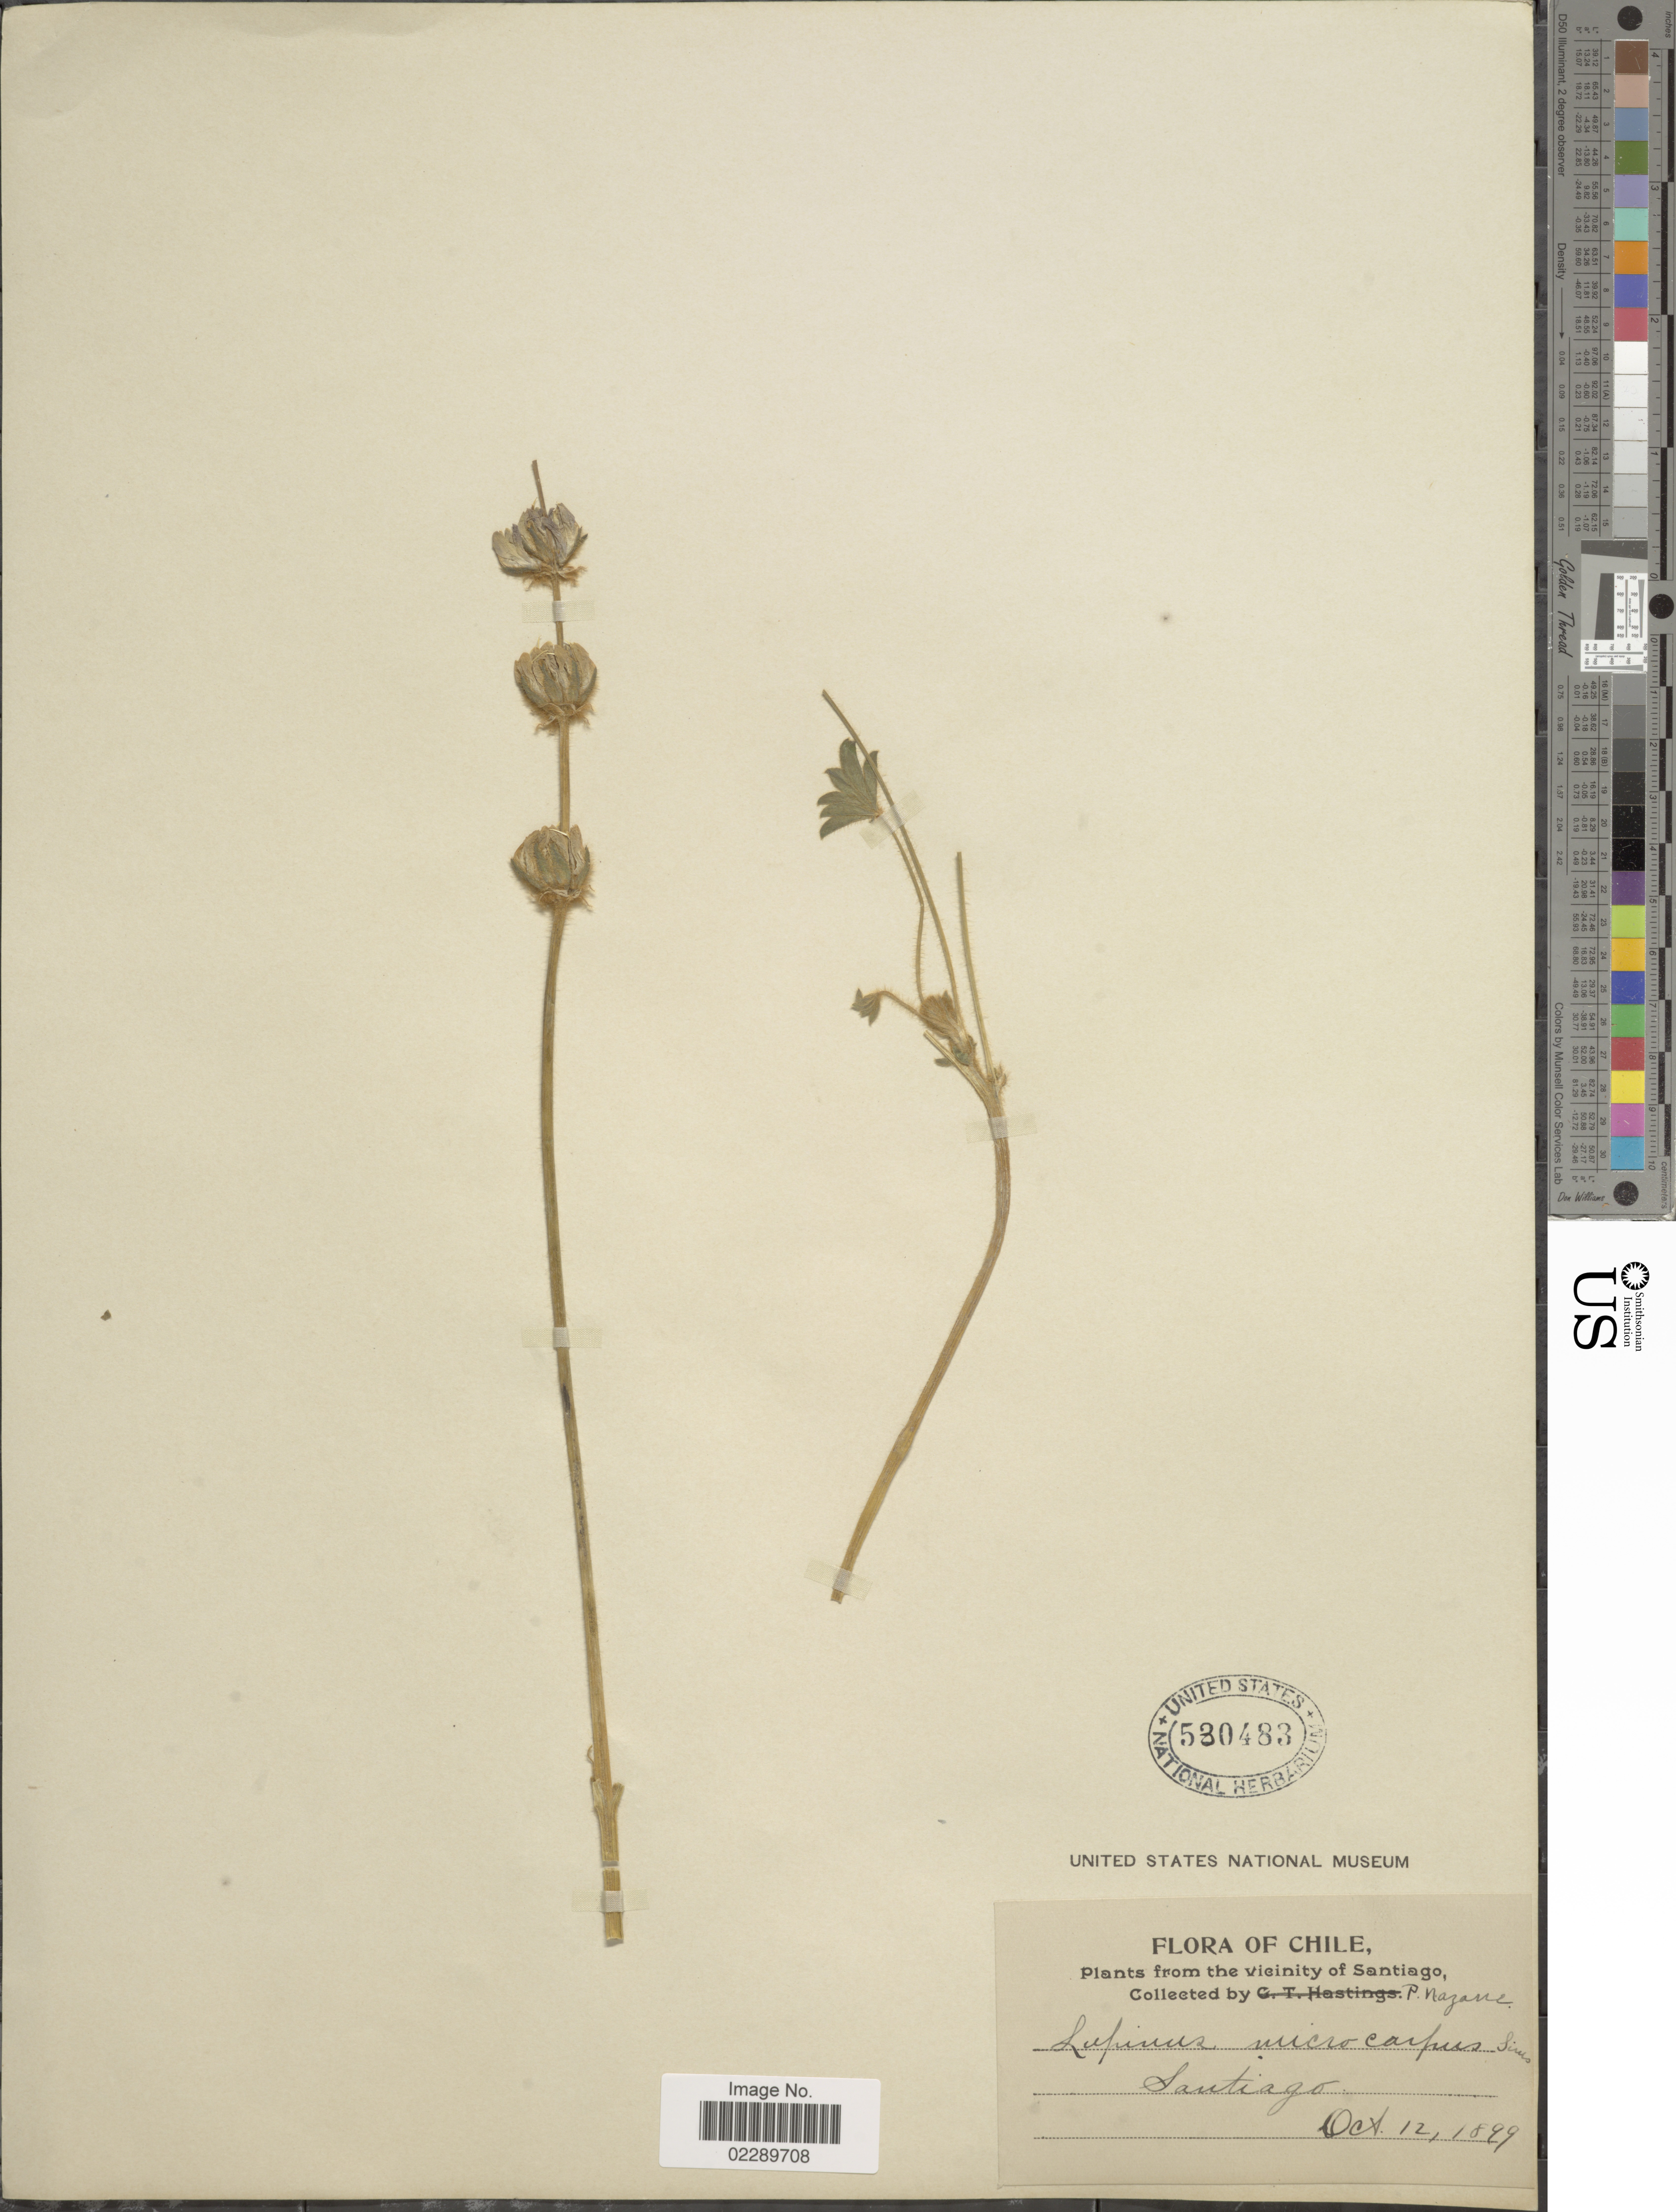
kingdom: Plantae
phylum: Tracheophyta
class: Magnoliopsida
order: Fabales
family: Fabaceae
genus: Lupinus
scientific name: Lupinus microcarpus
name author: Sims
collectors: P. Nazane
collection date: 1899-10-12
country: Chile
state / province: Región Metropolitana (RM)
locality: Vicinity of Santiago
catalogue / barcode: US 530483